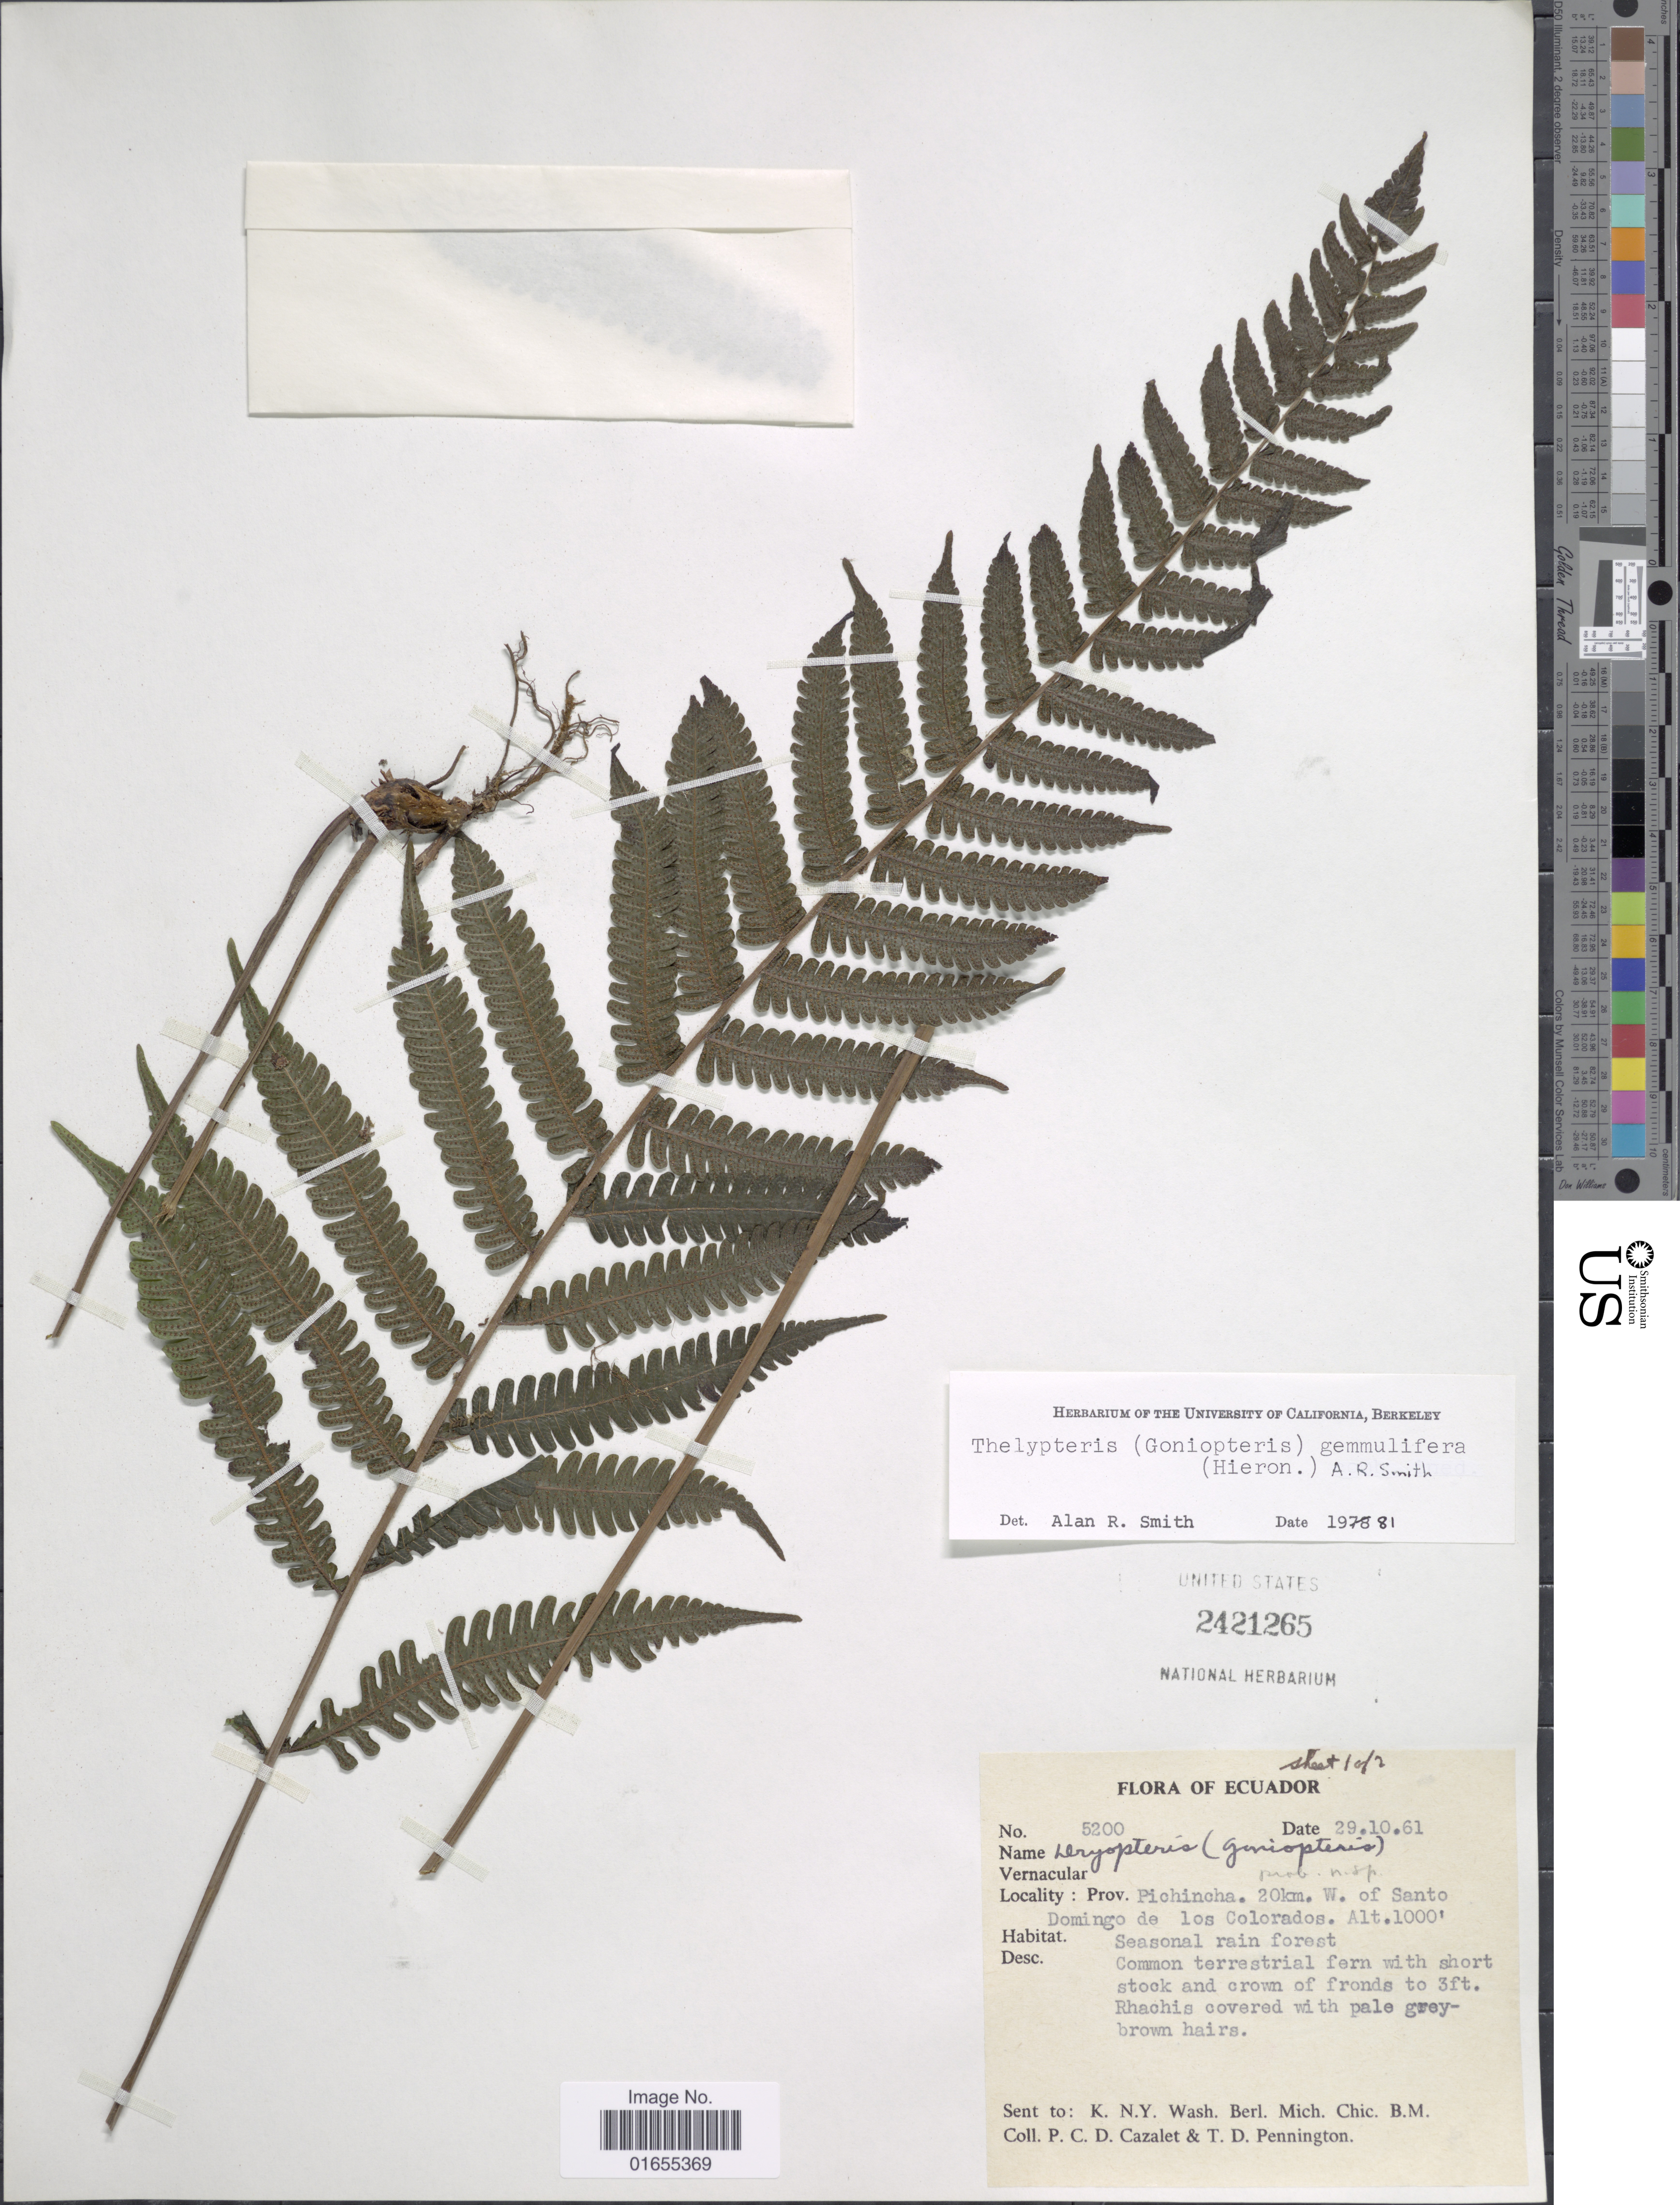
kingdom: Plantae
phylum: Tracheophyta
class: Polypodiopsida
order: Polypodiales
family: Thelypteridaceae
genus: Goniopteris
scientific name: Goniopteris gemmulifera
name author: (Hieron.) A.R. Sm. & D. Löve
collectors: P. C. D. Cazalet & T. D. Pennington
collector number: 5200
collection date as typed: Transcribed d/m/y: 29/10/61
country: Ecuador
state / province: Pichincha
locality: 20 km. W of Santa Domingo de los Colorados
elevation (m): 305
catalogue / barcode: US 2421265